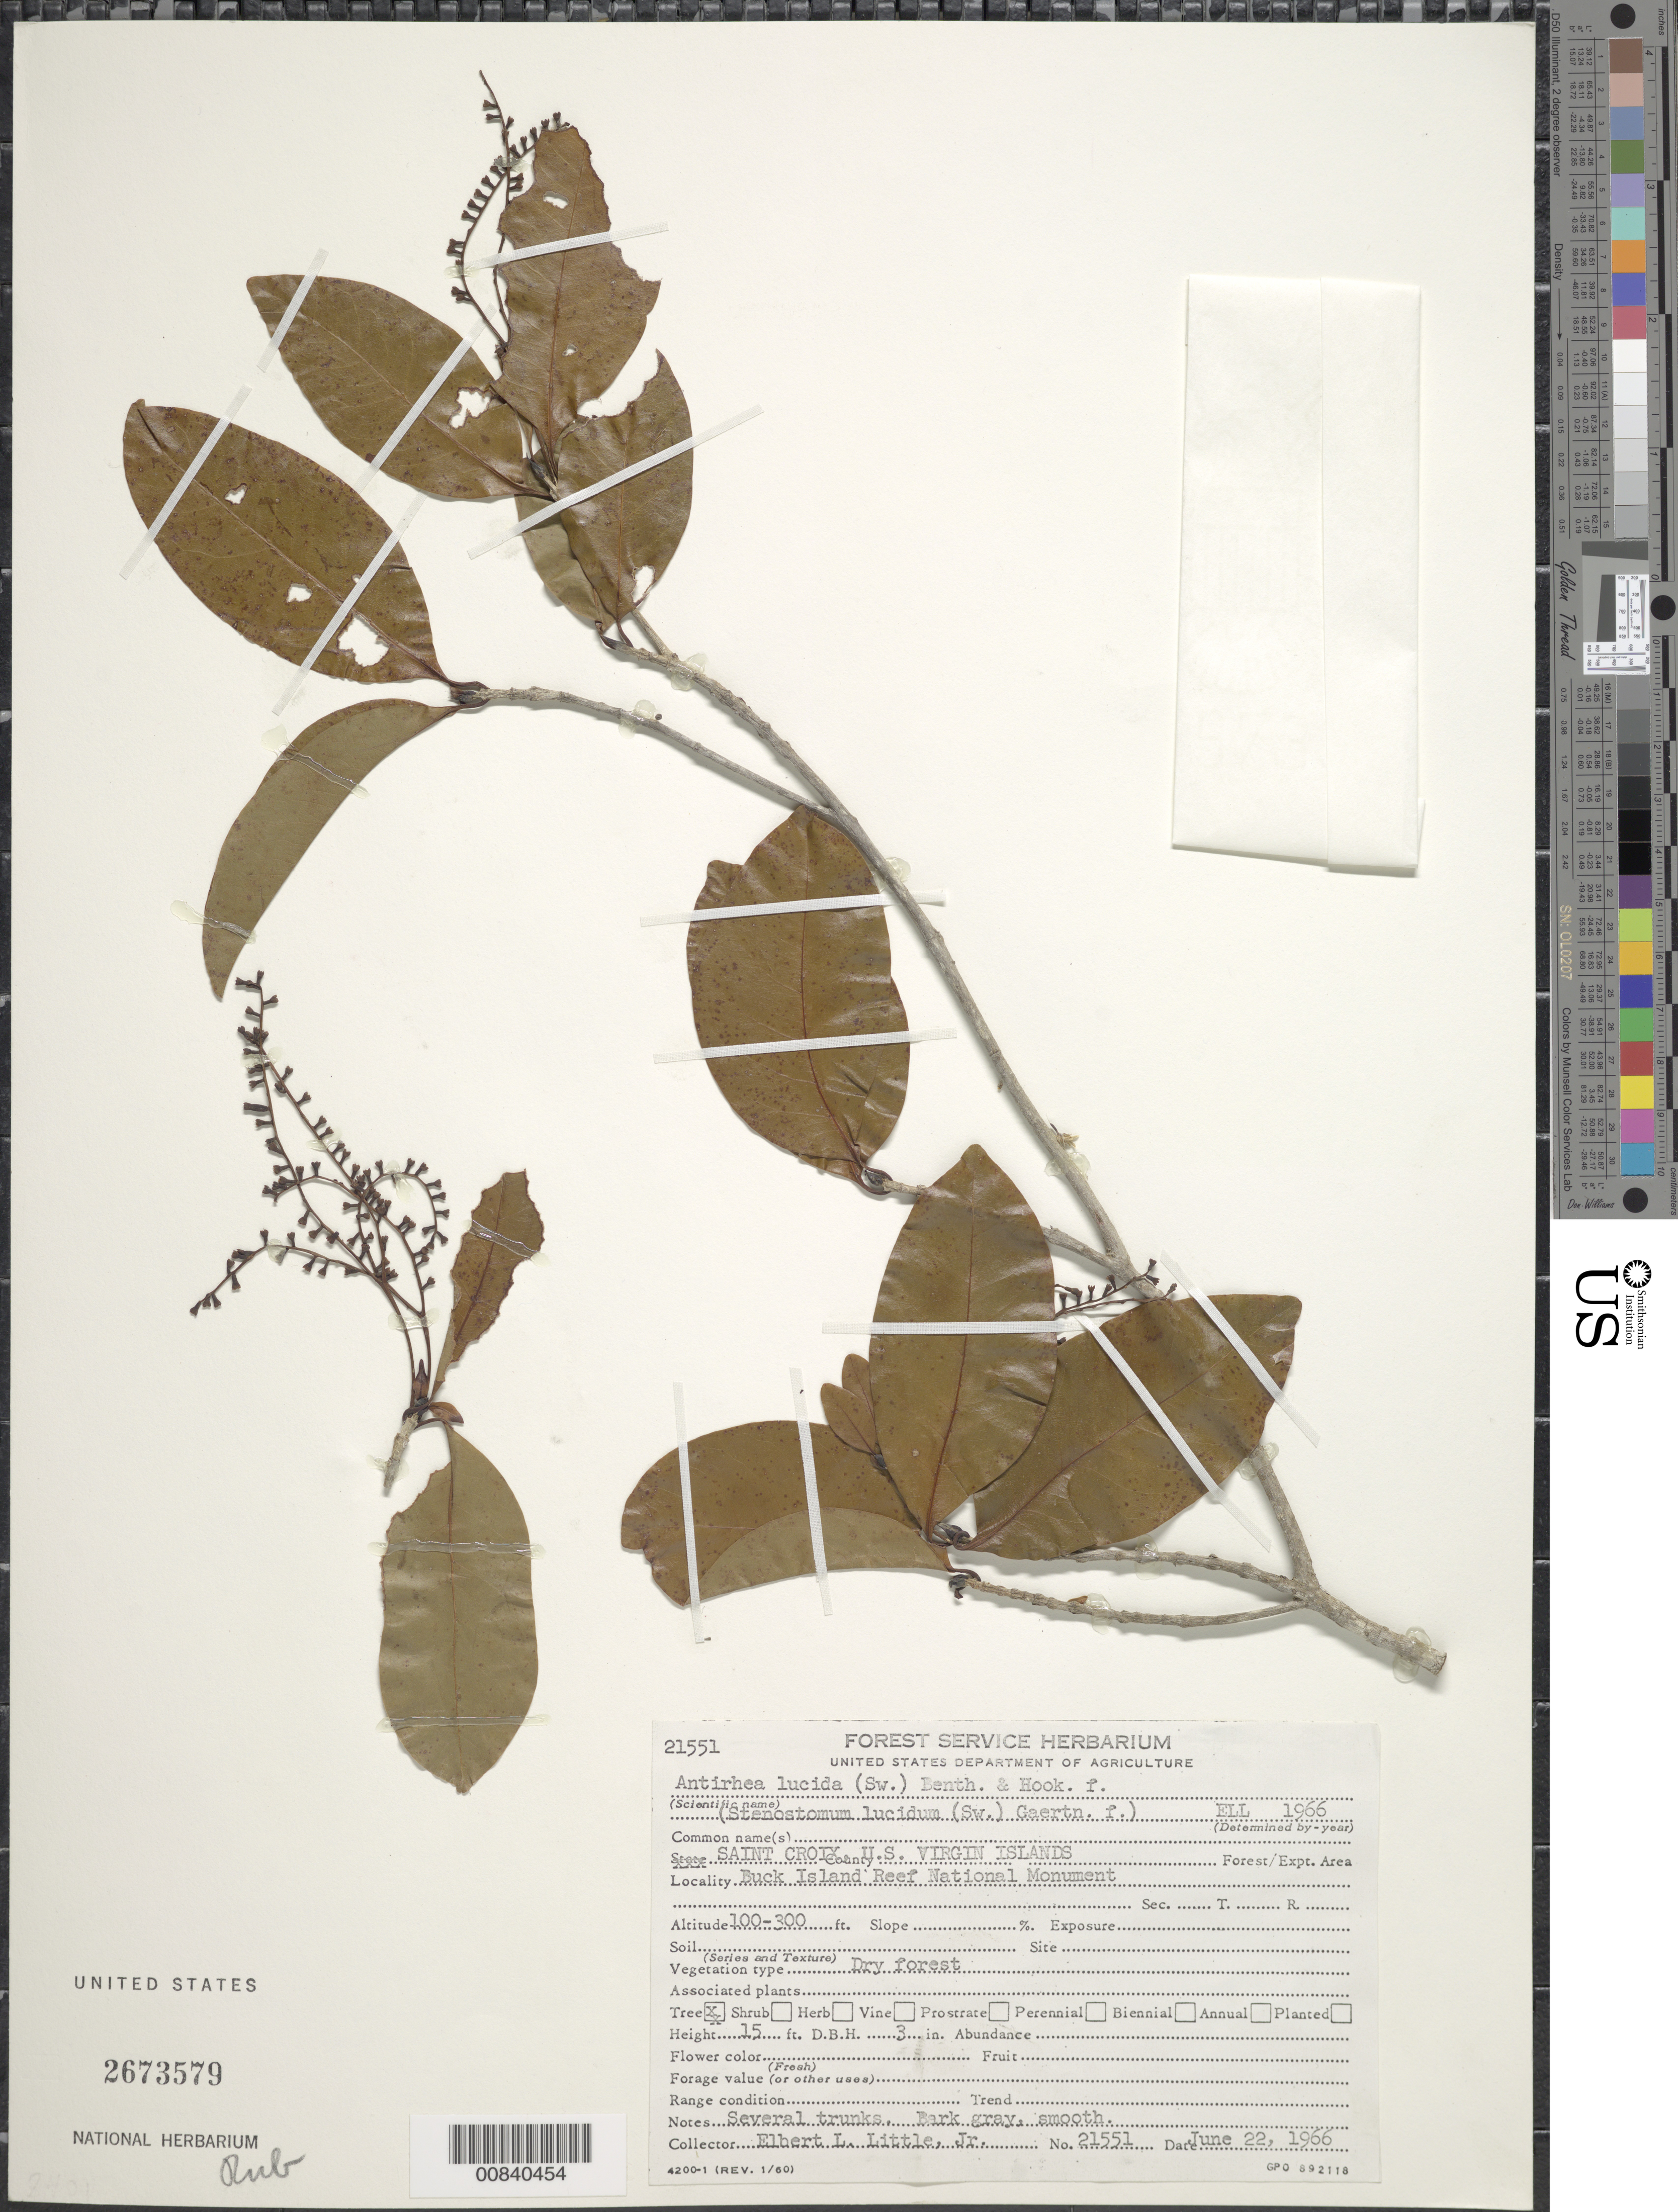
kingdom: Plantae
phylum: Tracheophyta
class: Magnoliopsida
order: Gentianales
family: Rubiaceae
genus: Stenostomum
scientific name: Stenostomum lucidum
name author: (Sw.) C.F. Gaertn.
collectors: E. L. Little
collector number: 21551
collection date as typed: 22 Jun 1966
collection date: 1966-06-22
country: U.S. Virgin Islands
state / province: St. Croix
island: St. Croix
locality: Buck Island Reef National Monument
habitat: Dry forest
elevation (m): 30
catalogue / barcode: US 2673579